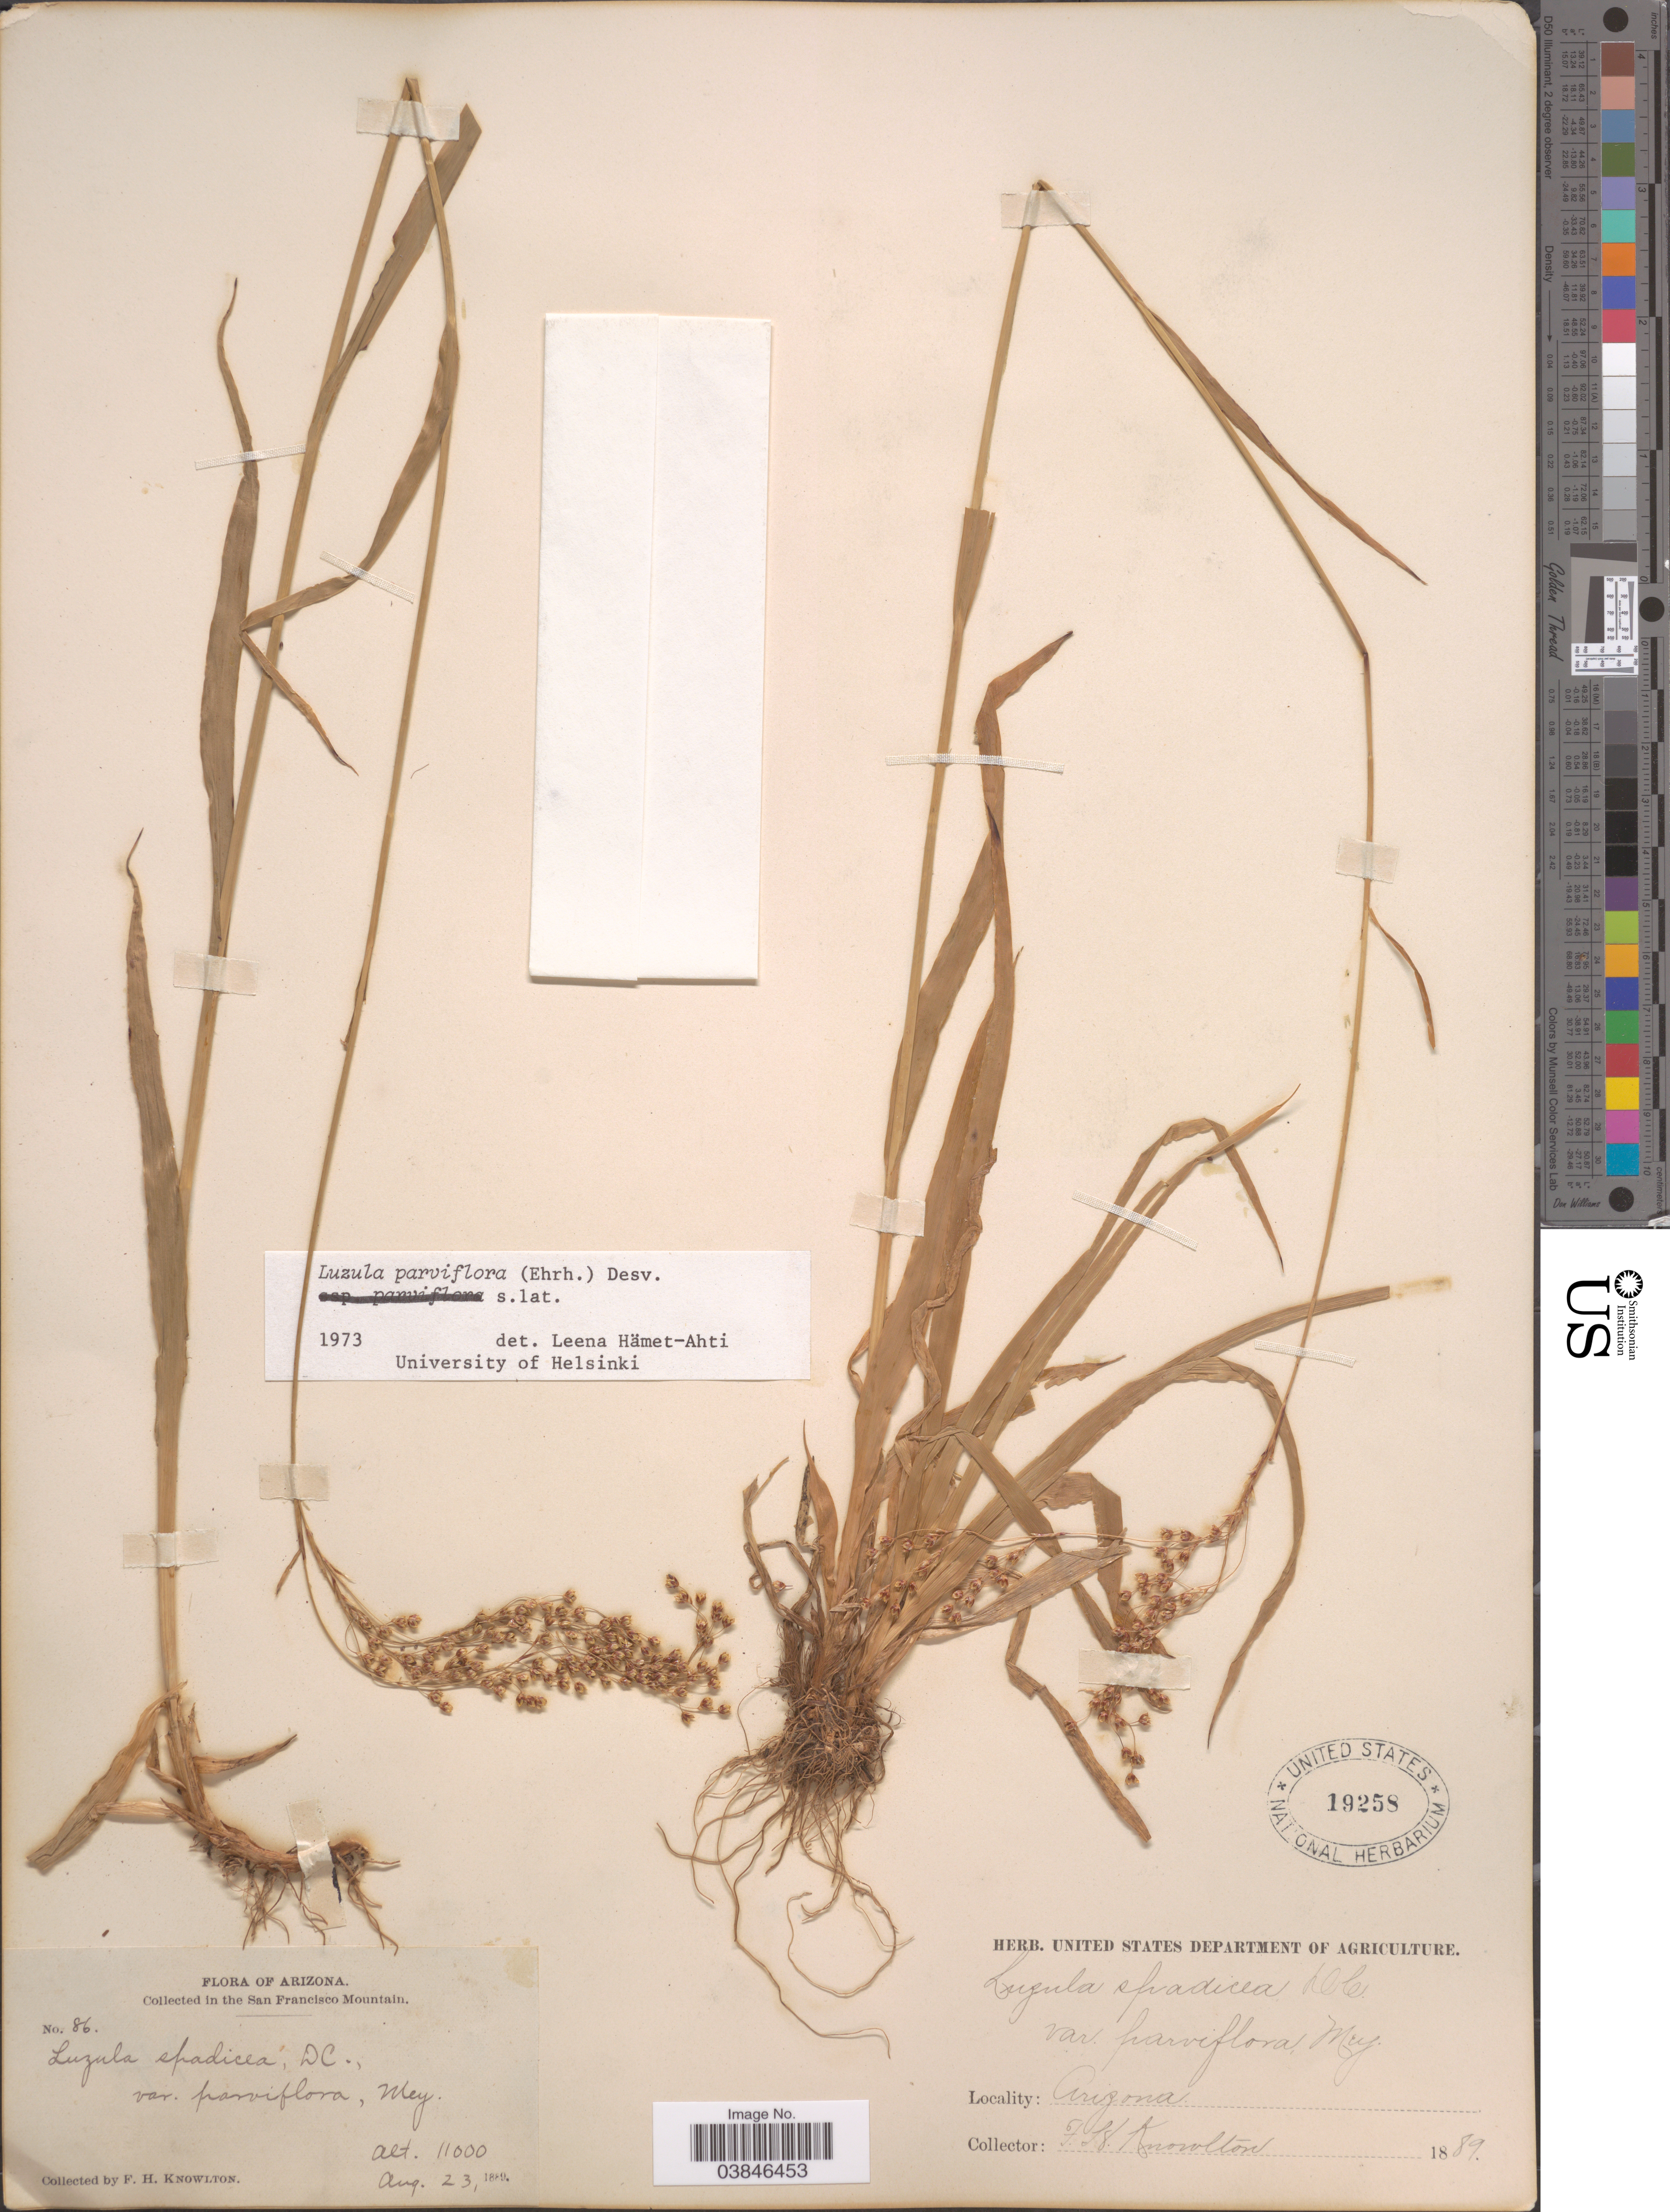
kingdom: Plantae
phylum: Tracheophyta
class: Liliopsida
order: Poales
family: Juncaceae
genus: Luzula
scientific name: Luzula parviflora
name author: (Ehrh.) Desv.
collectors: F. H. Knowlton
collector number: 86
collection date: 1889-08-23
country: United States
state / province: Arizona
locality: San Francisco Mountain.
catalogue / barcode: US 19258